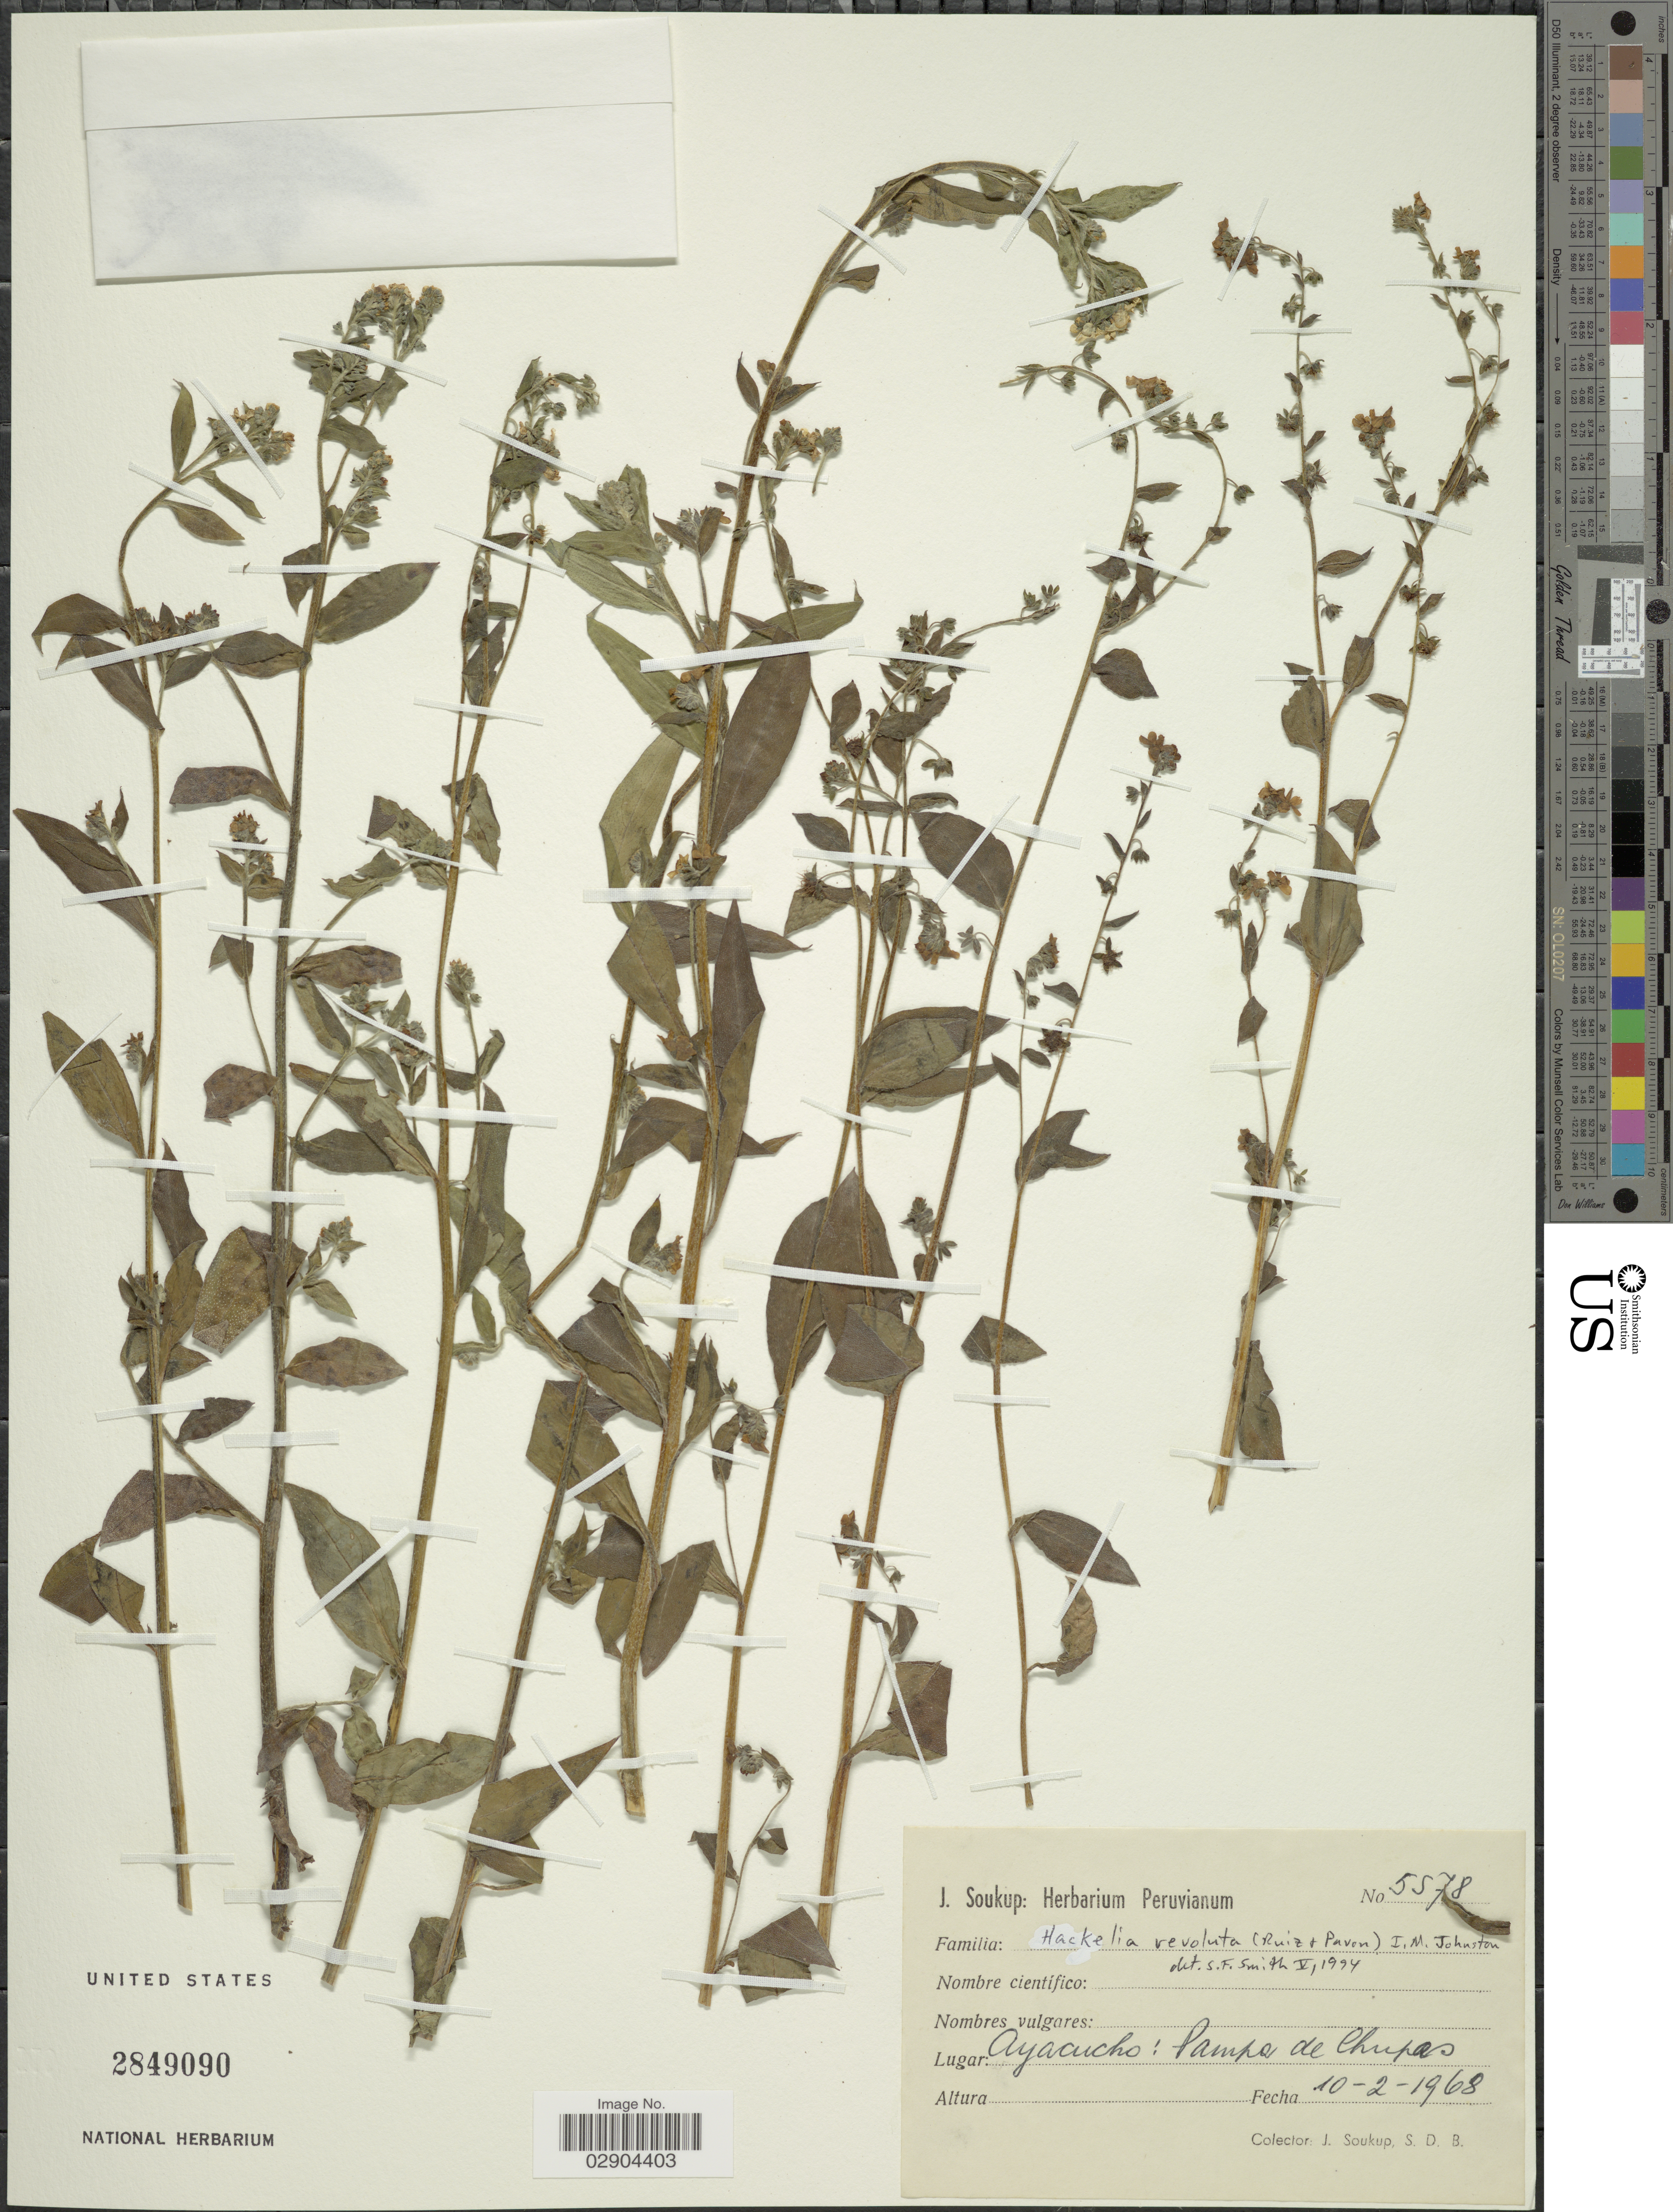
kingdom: Plantae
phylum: Tracheophyta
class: Magnoliopsida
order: Boraginales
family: Boraginaceae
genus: Hackelia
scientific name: Hackelia revoluta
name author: (Ruiz & Pav.) I.M. Johnst.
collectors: J. Soukup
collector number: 5578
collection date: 1968-02-10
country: Peru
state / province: Ayacucho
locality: Pampa de Chupas.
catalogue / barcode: US 2849090